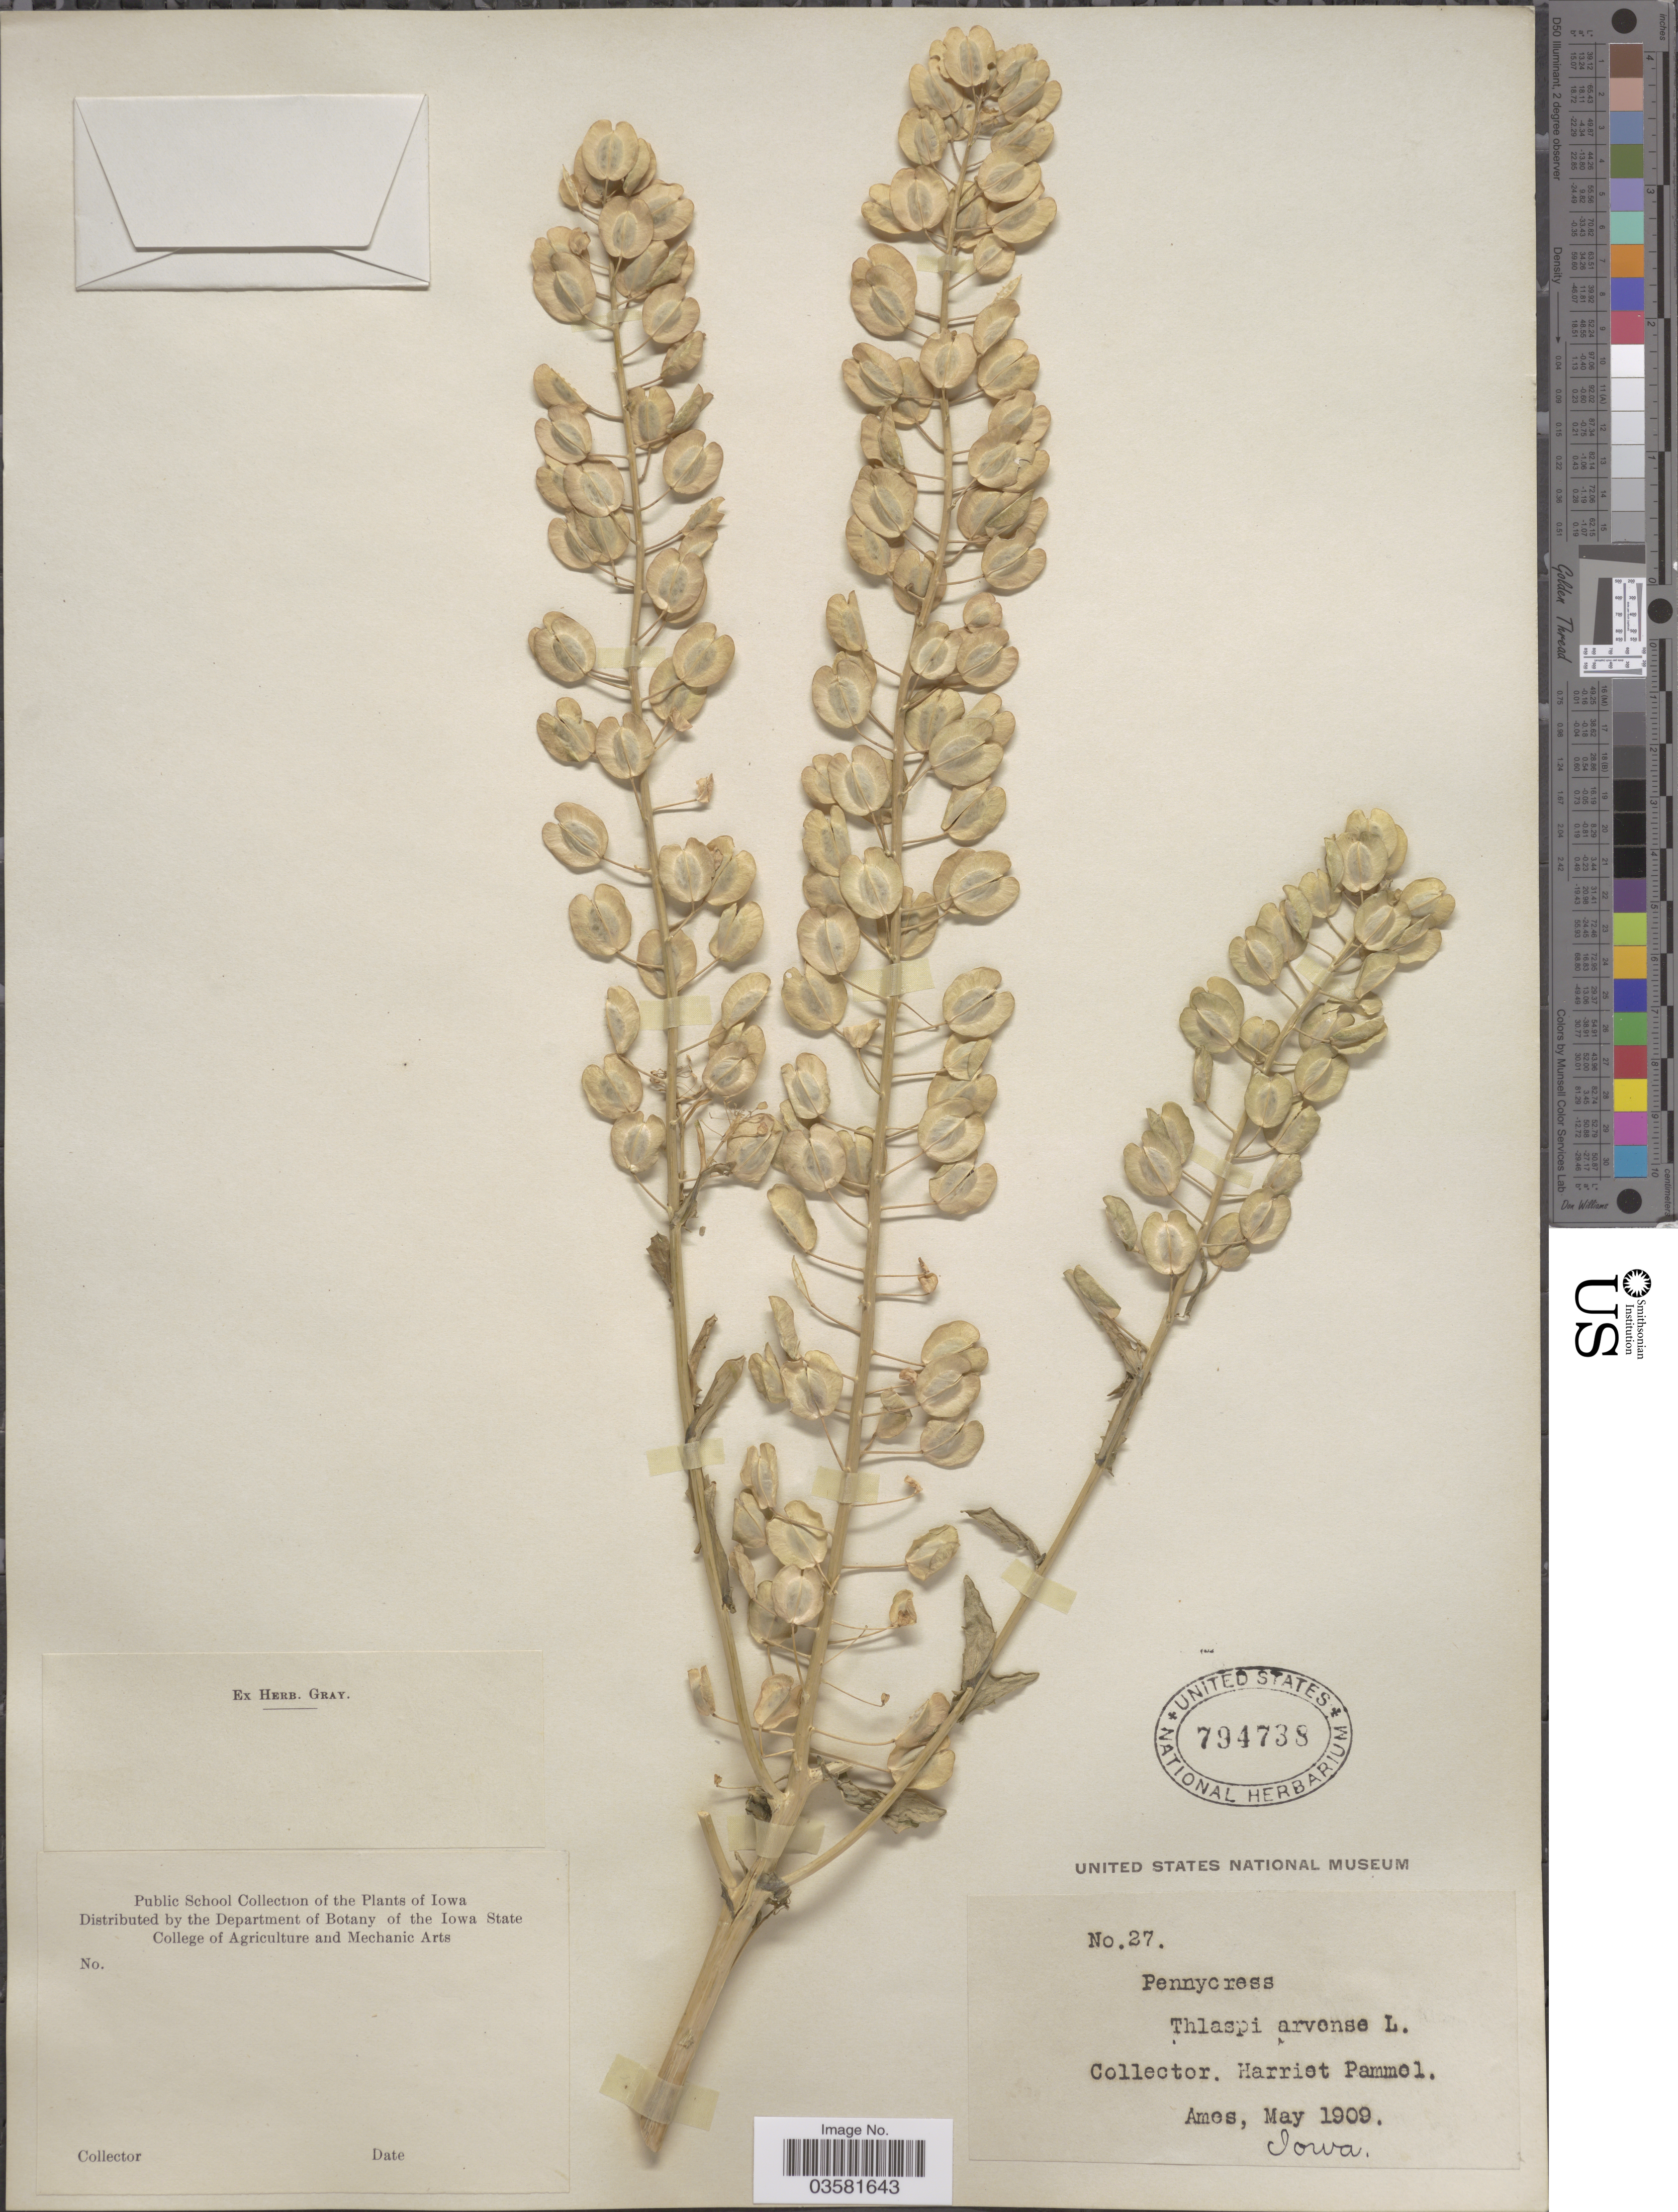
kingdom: Plantae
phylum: Tracheophyta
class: Magnoliopsida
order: Brassicales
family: Brassicaceae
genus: Thlaspi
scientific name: Thlaspi arvense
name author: L.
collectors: H. Pammel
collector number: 27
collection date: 1909-05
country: United States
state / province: Iowa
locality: Ames.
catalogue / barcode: US 794738